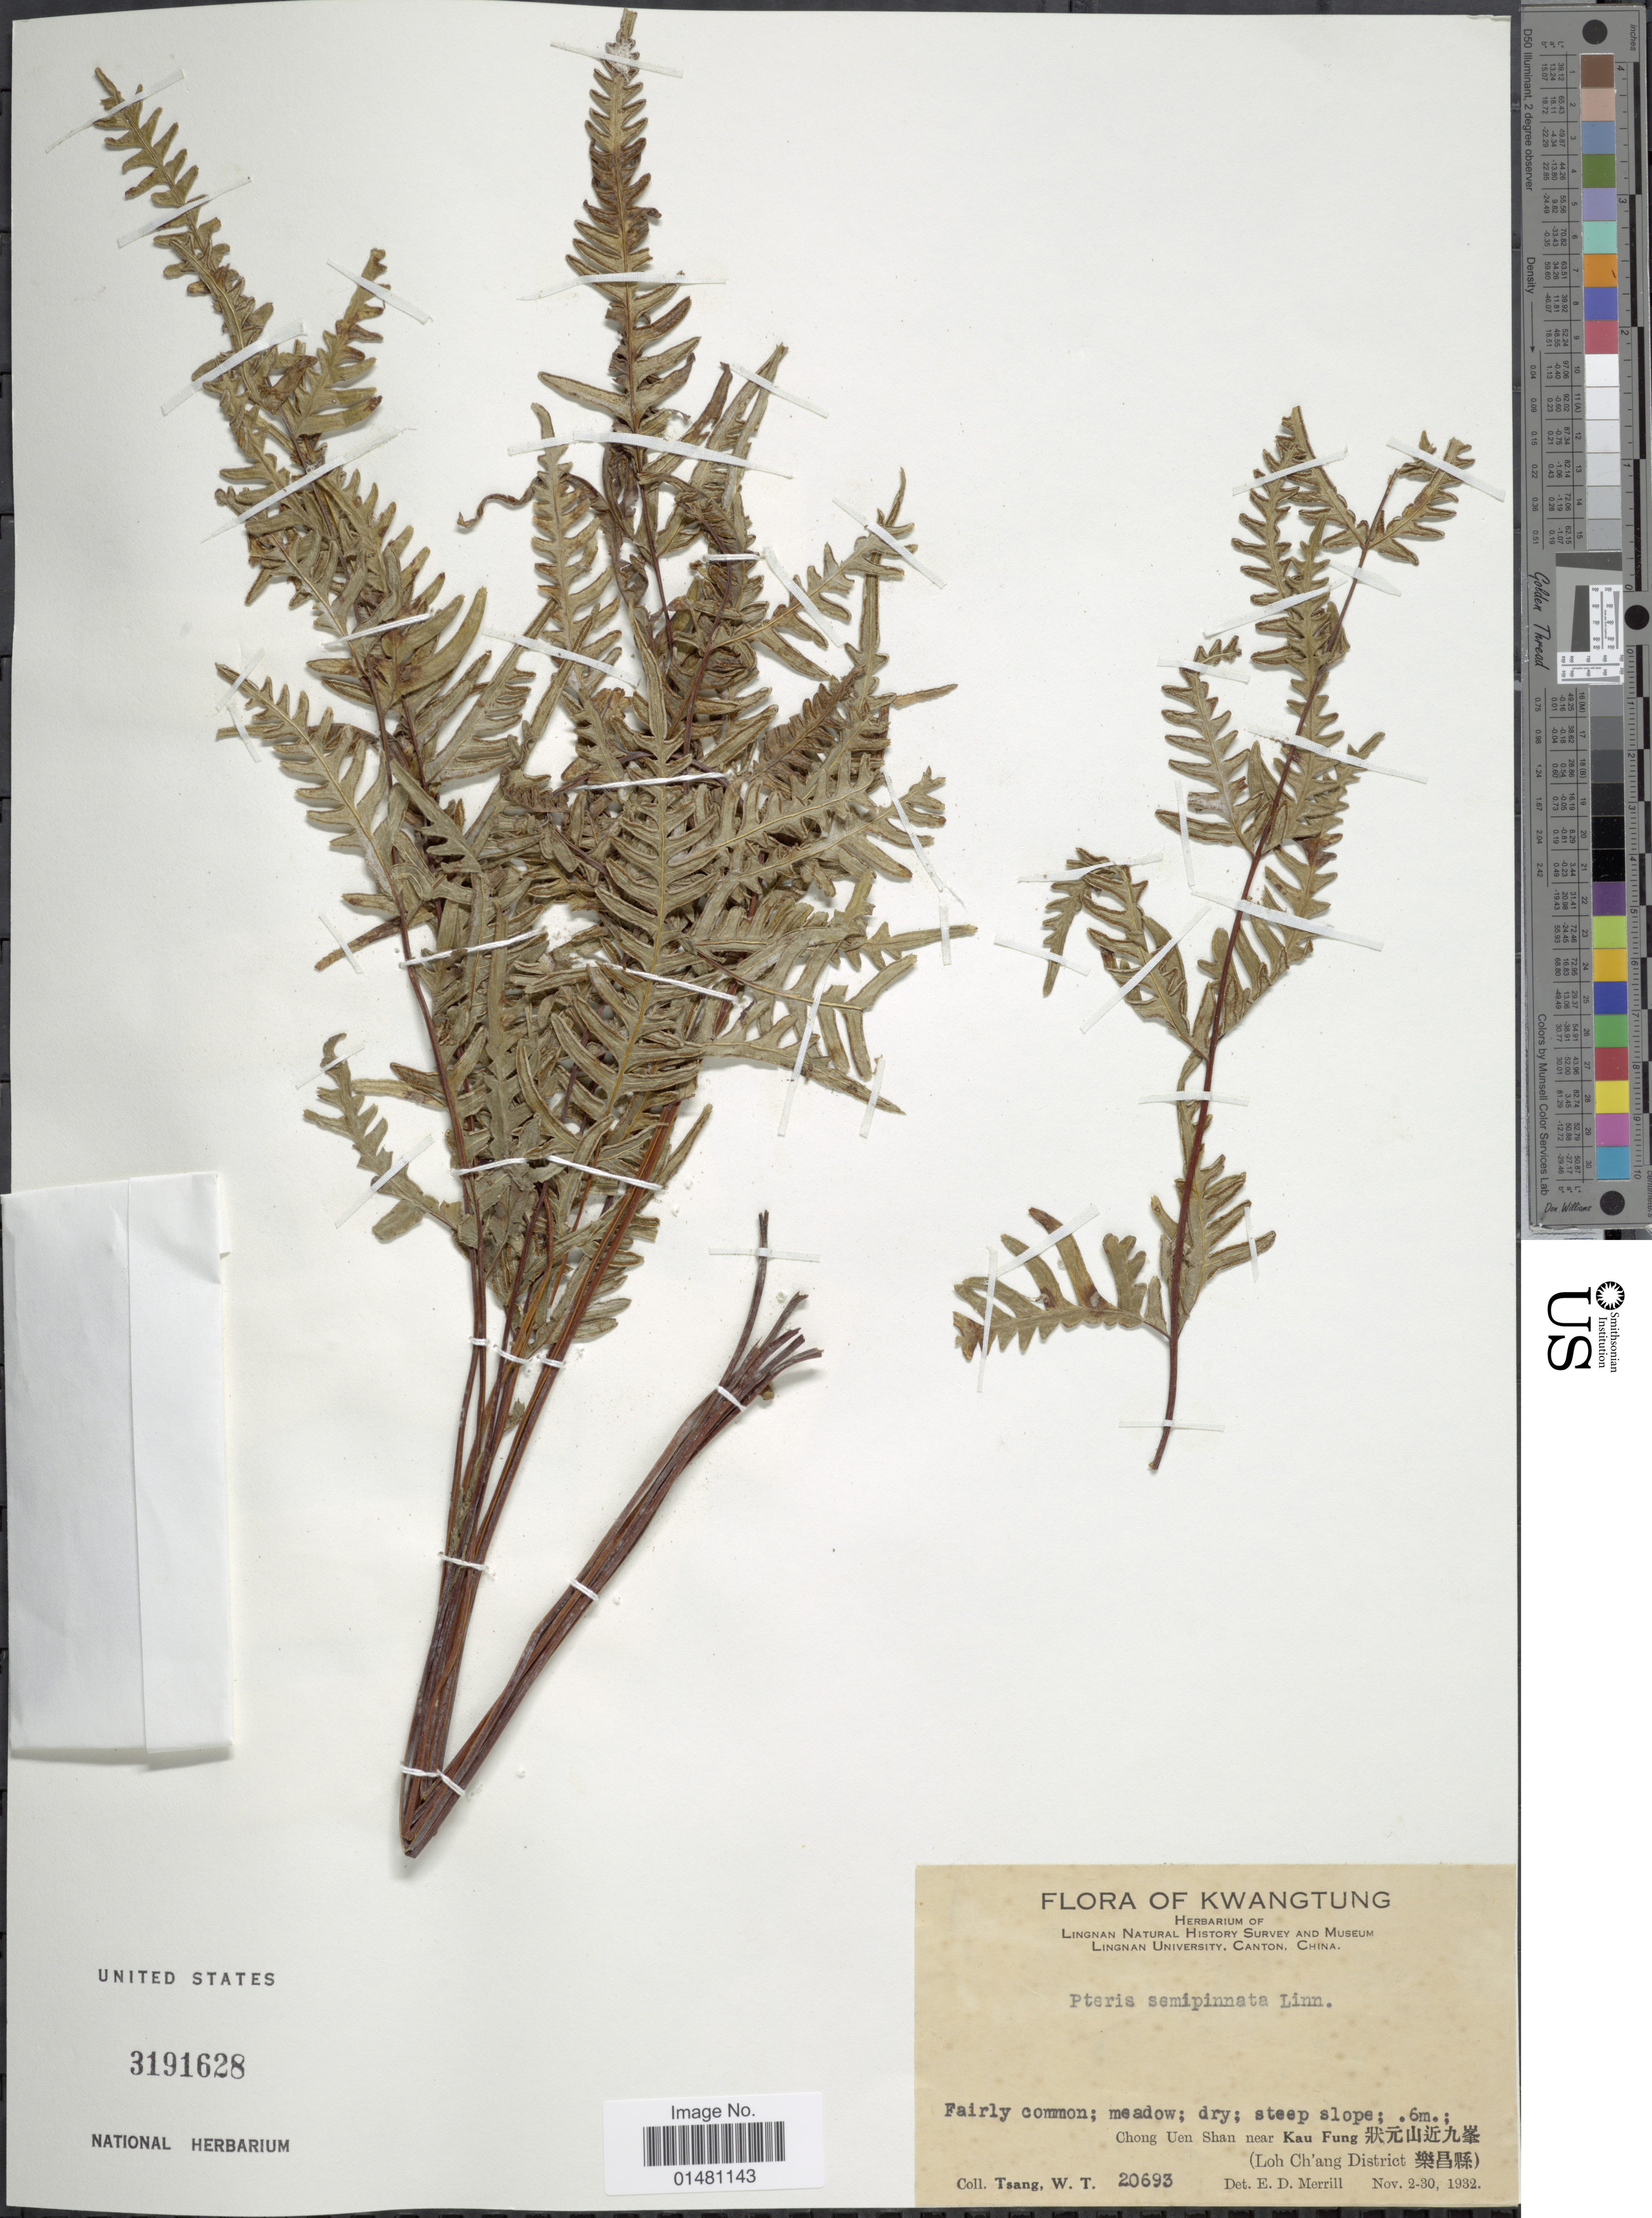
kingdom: Plantae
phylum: Tracheophyta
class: Polypodiopsida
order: Polypodiales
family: Pteridaceae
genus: Pteris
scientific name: Pteris semipinnata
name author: L.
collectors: W. T. Tsang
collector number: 20693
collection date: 1932-11-02/1932-11-30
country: China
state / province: Guangdong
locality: Kwangtung, Chong Uen Shan near Kau Fung X, (Loh Ch'ang District X)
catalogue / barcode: US 3191628